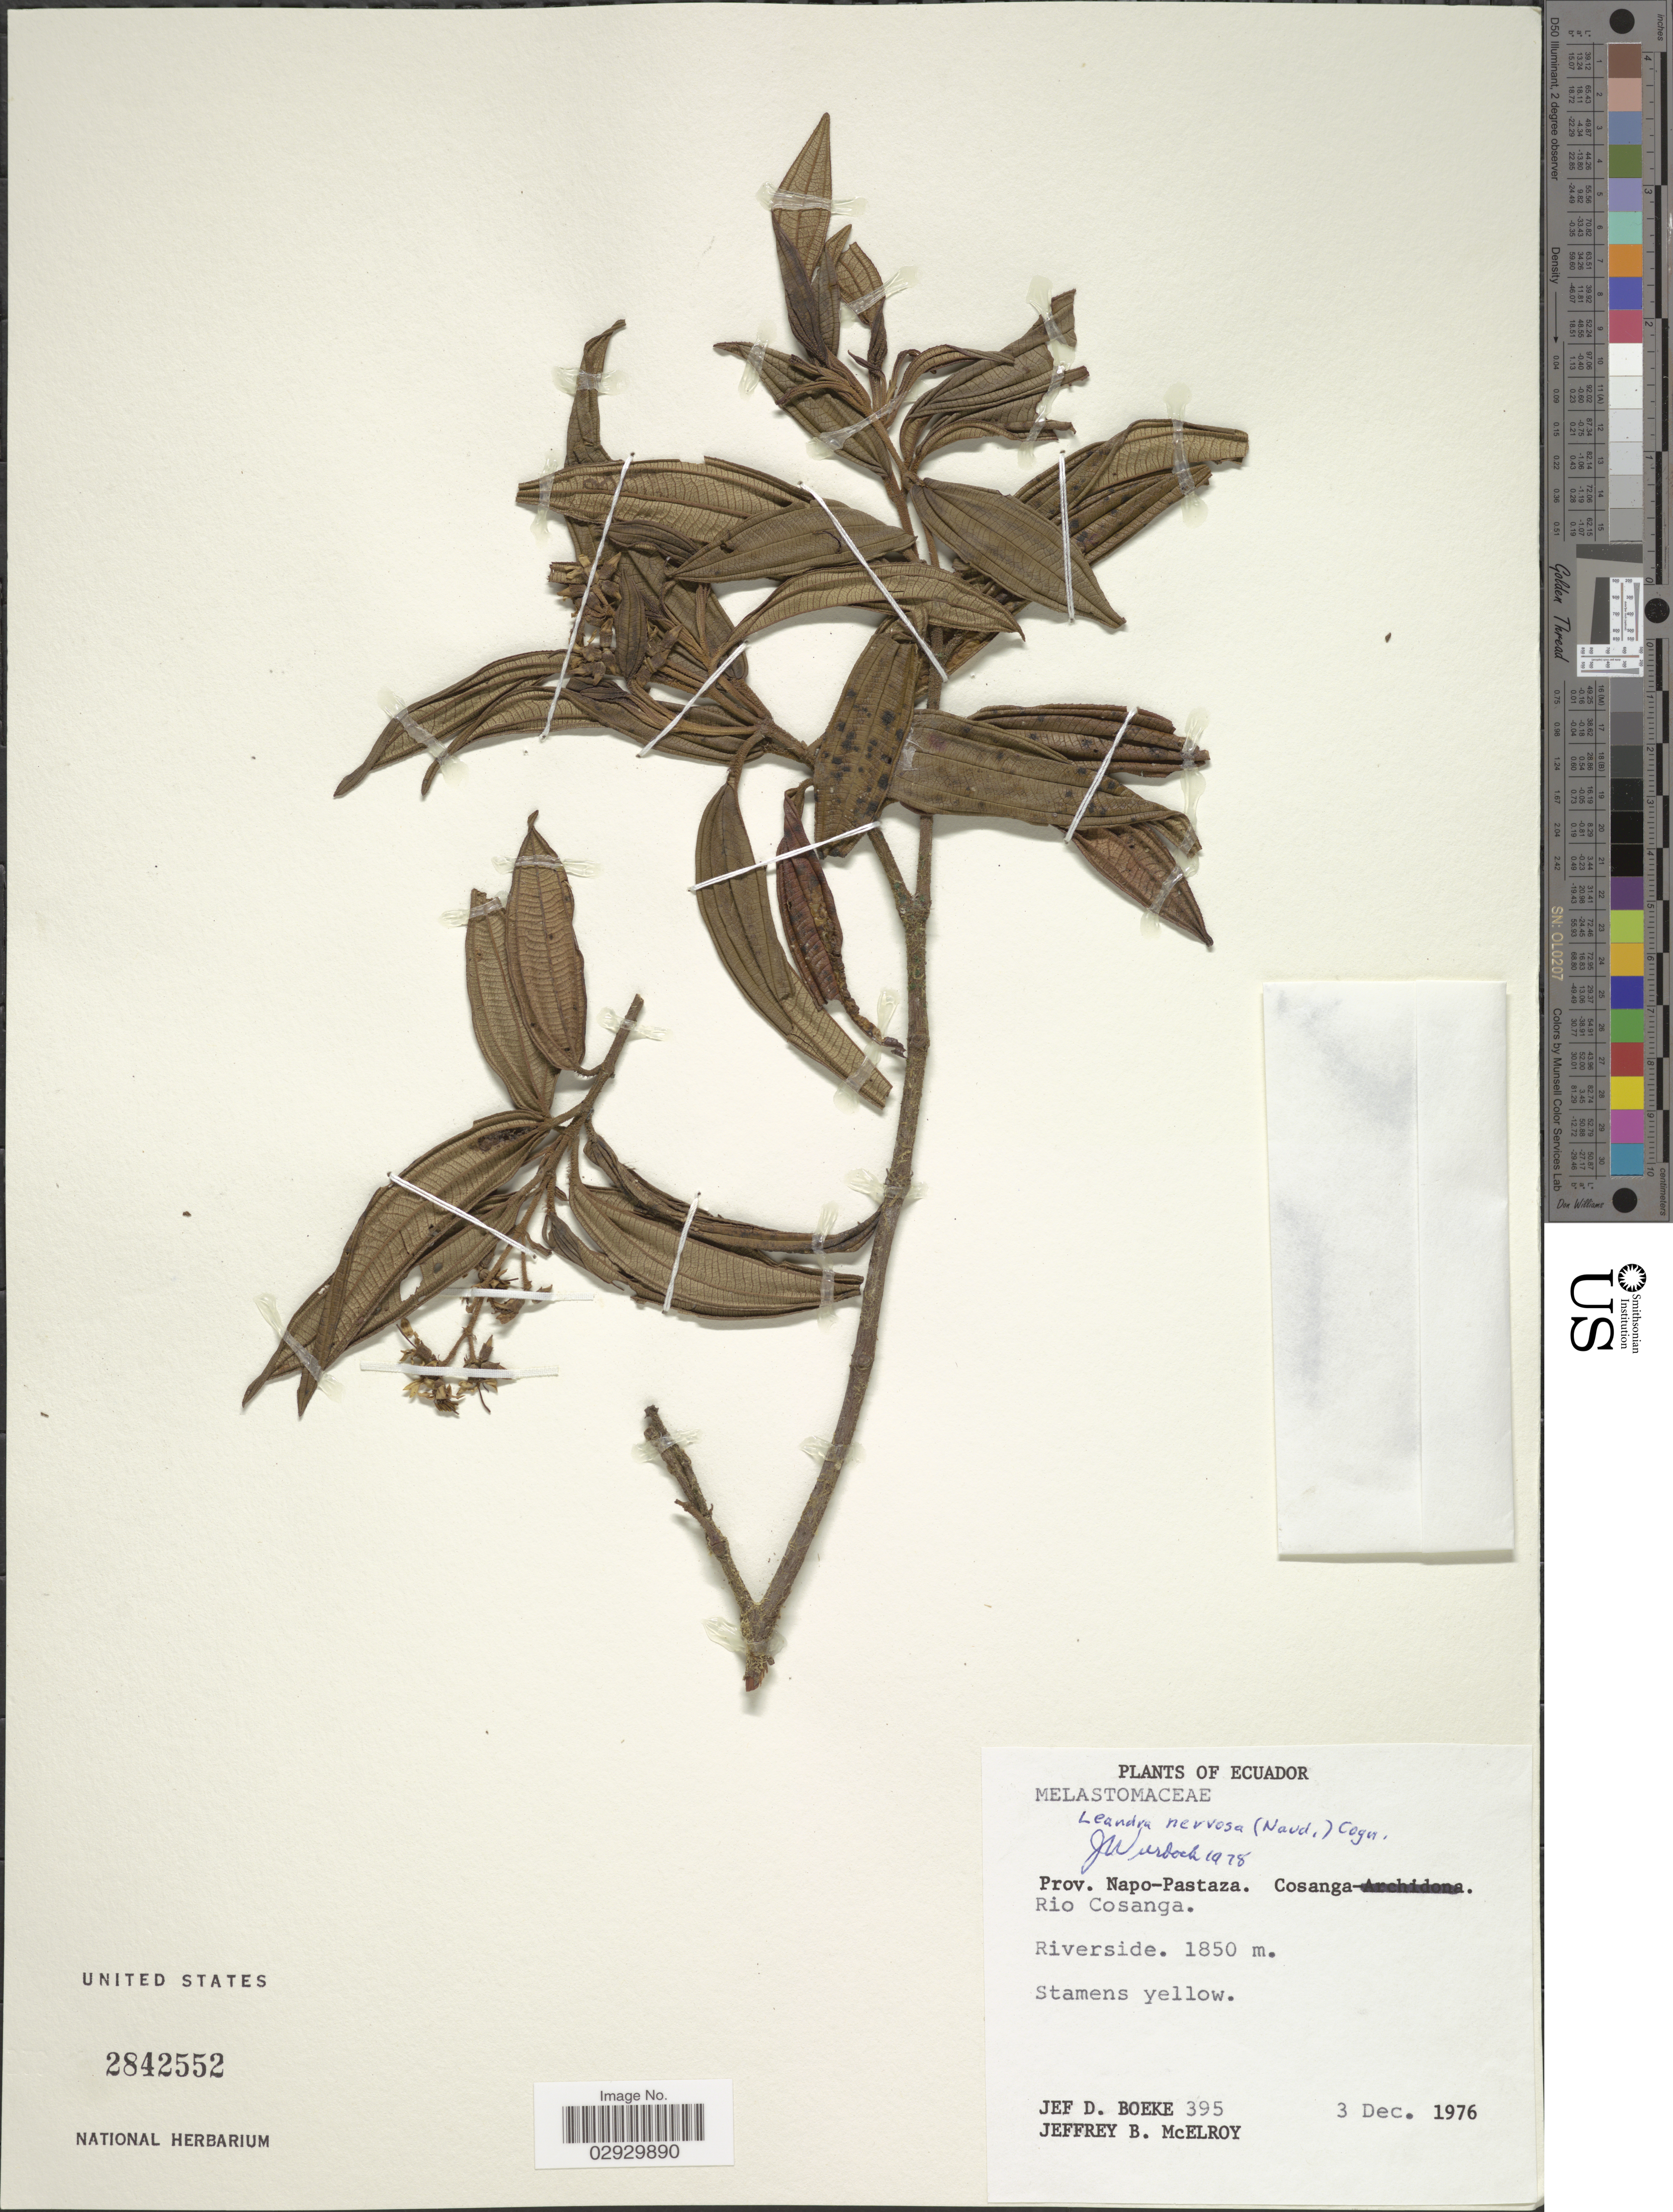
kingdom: Plantae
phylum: Tracheophyta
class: Magnoliopsida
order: Myrtales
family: Melastomataceae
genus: Leandra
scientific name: Leandra nervosa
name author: (Naudin) Cogn.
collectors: J. Boeke & J. B. McElroy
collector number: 395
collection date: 1976-12-03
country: Ecuador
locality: Prov. Napo-Pastaza: Cosanga, Rio Cosanga.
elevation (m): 1850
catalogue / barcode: US 2842552